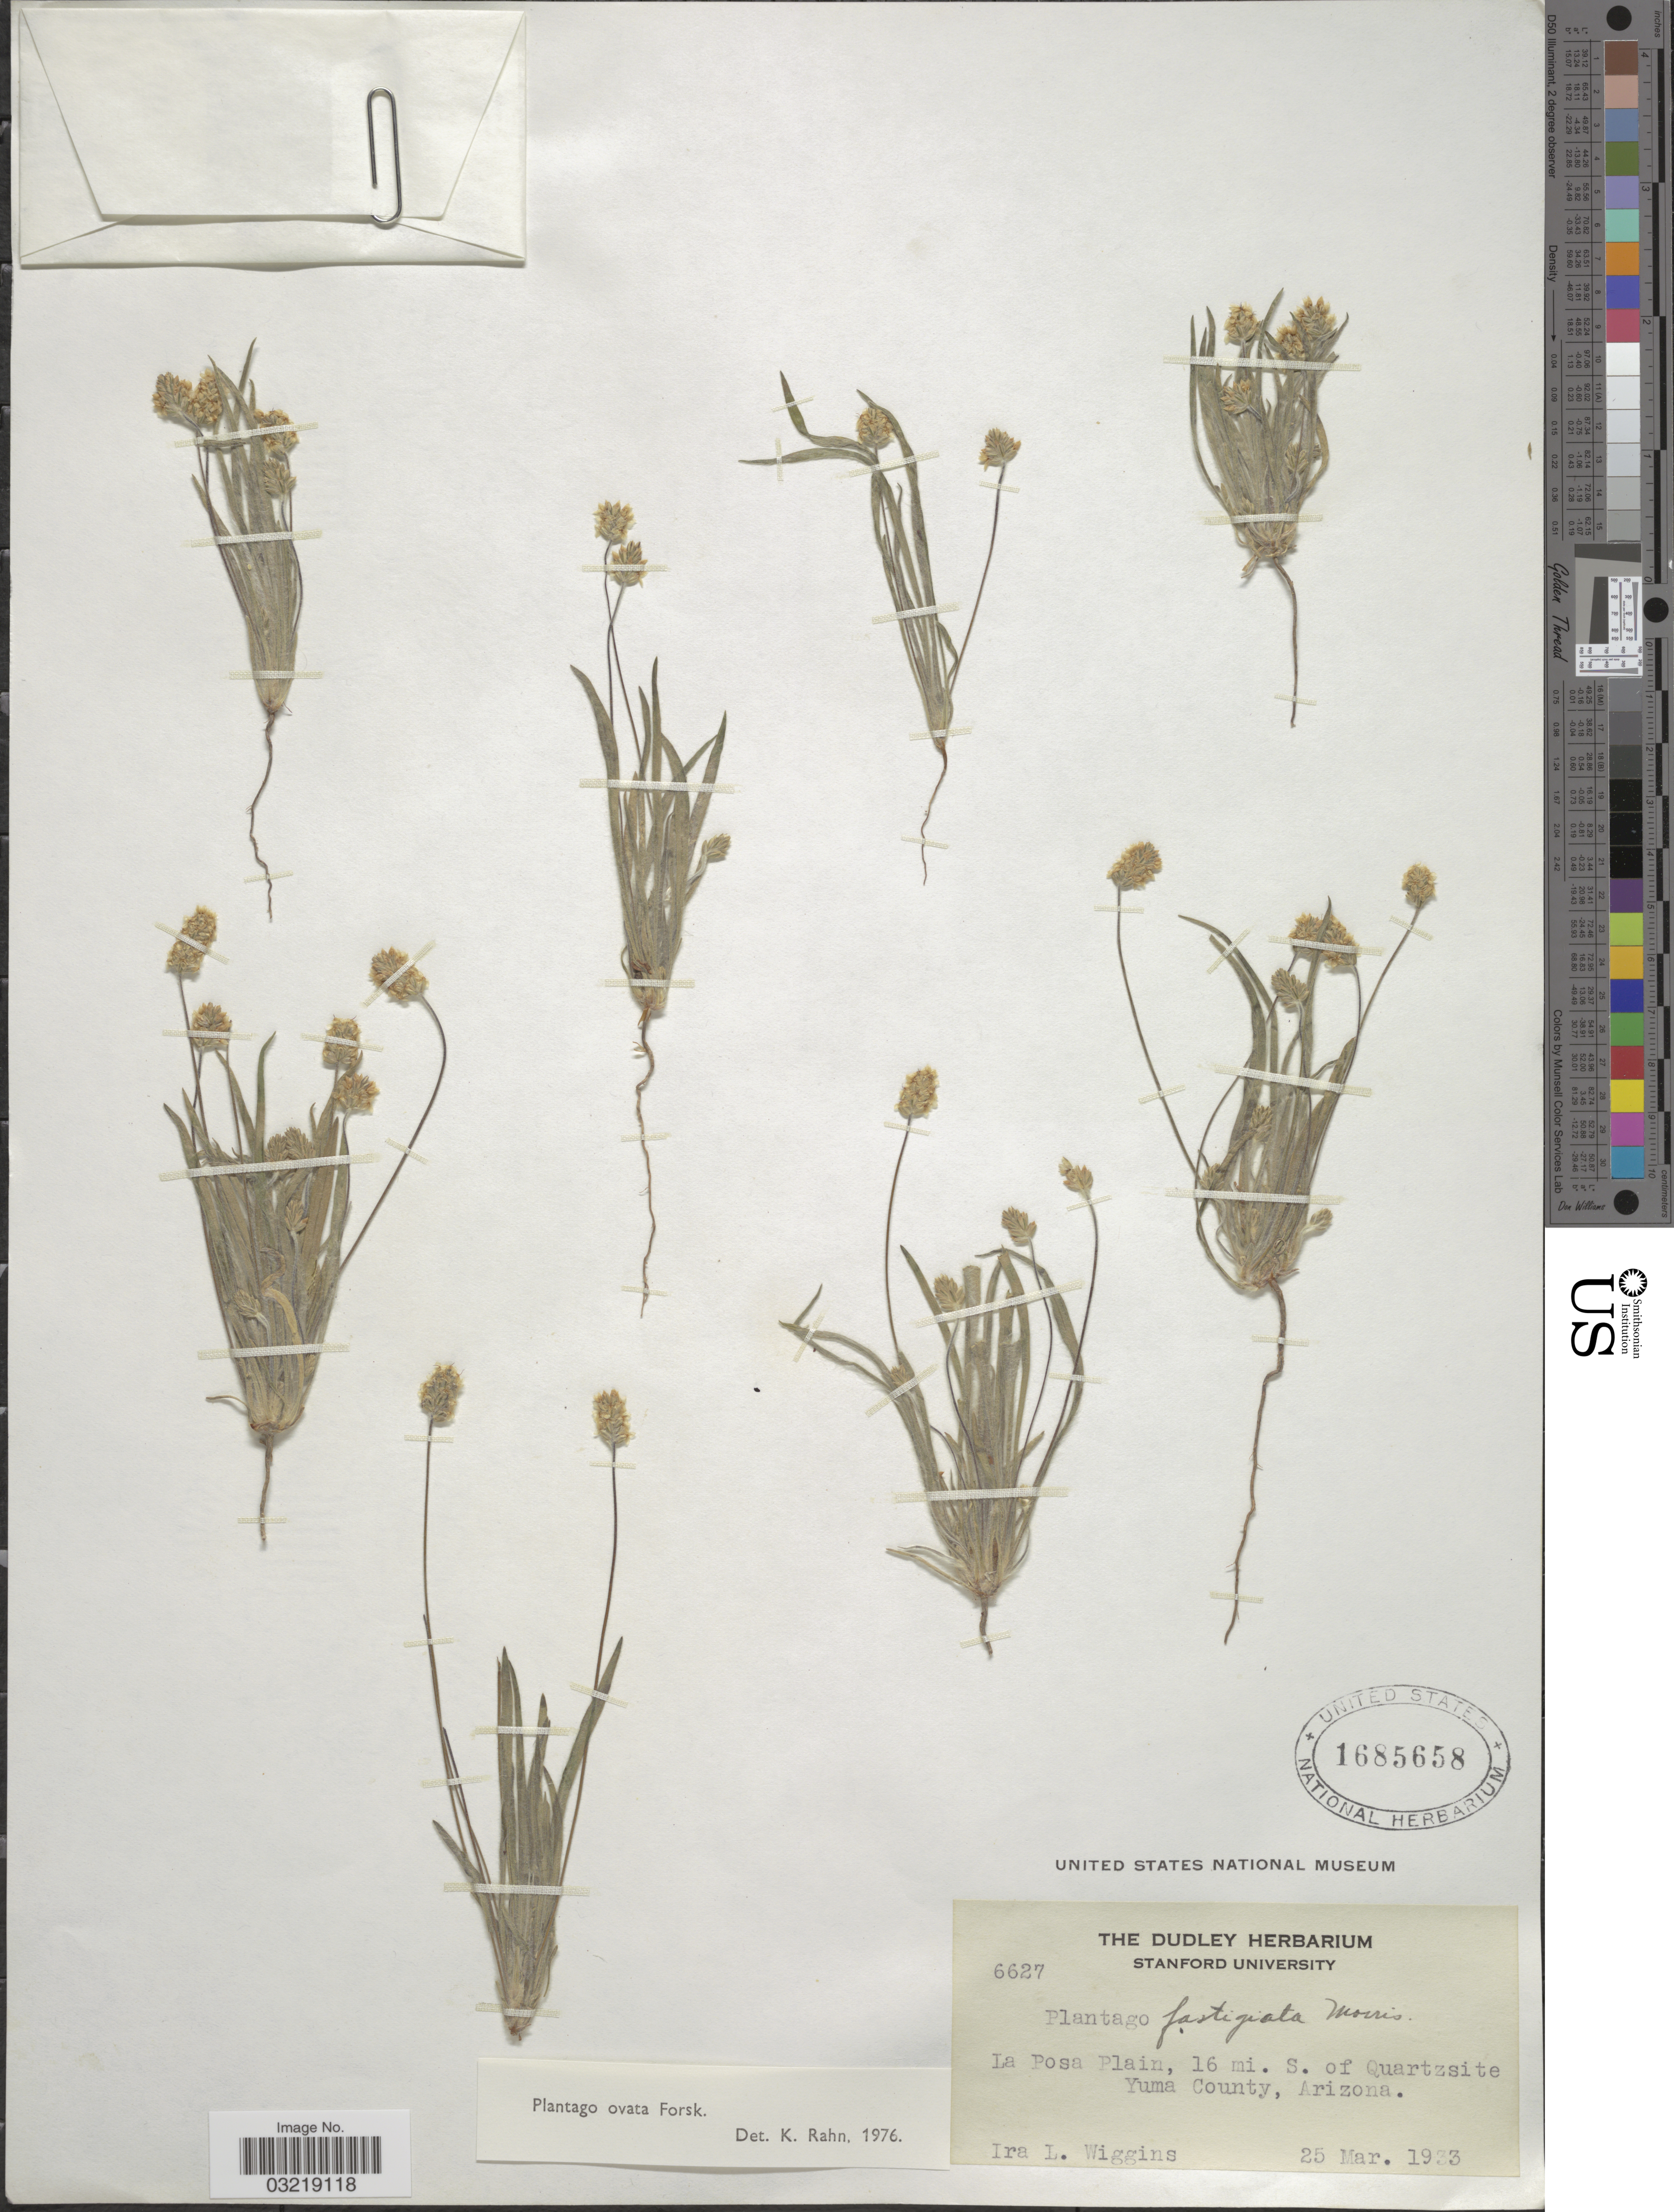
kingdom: Plantae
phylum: Tracheophyta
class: Magnoliopsida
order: Lamiales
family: Plantaginaceae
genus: Plantago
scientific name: Plantago ovata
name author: Forssk.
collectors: I. L. Wiggins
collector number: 6627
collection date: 1933-03-25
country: United States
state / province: Arizona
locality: La Posa Plain, 16 mi. S. of Quartzsite Yuma County.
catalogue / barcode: US 1685658